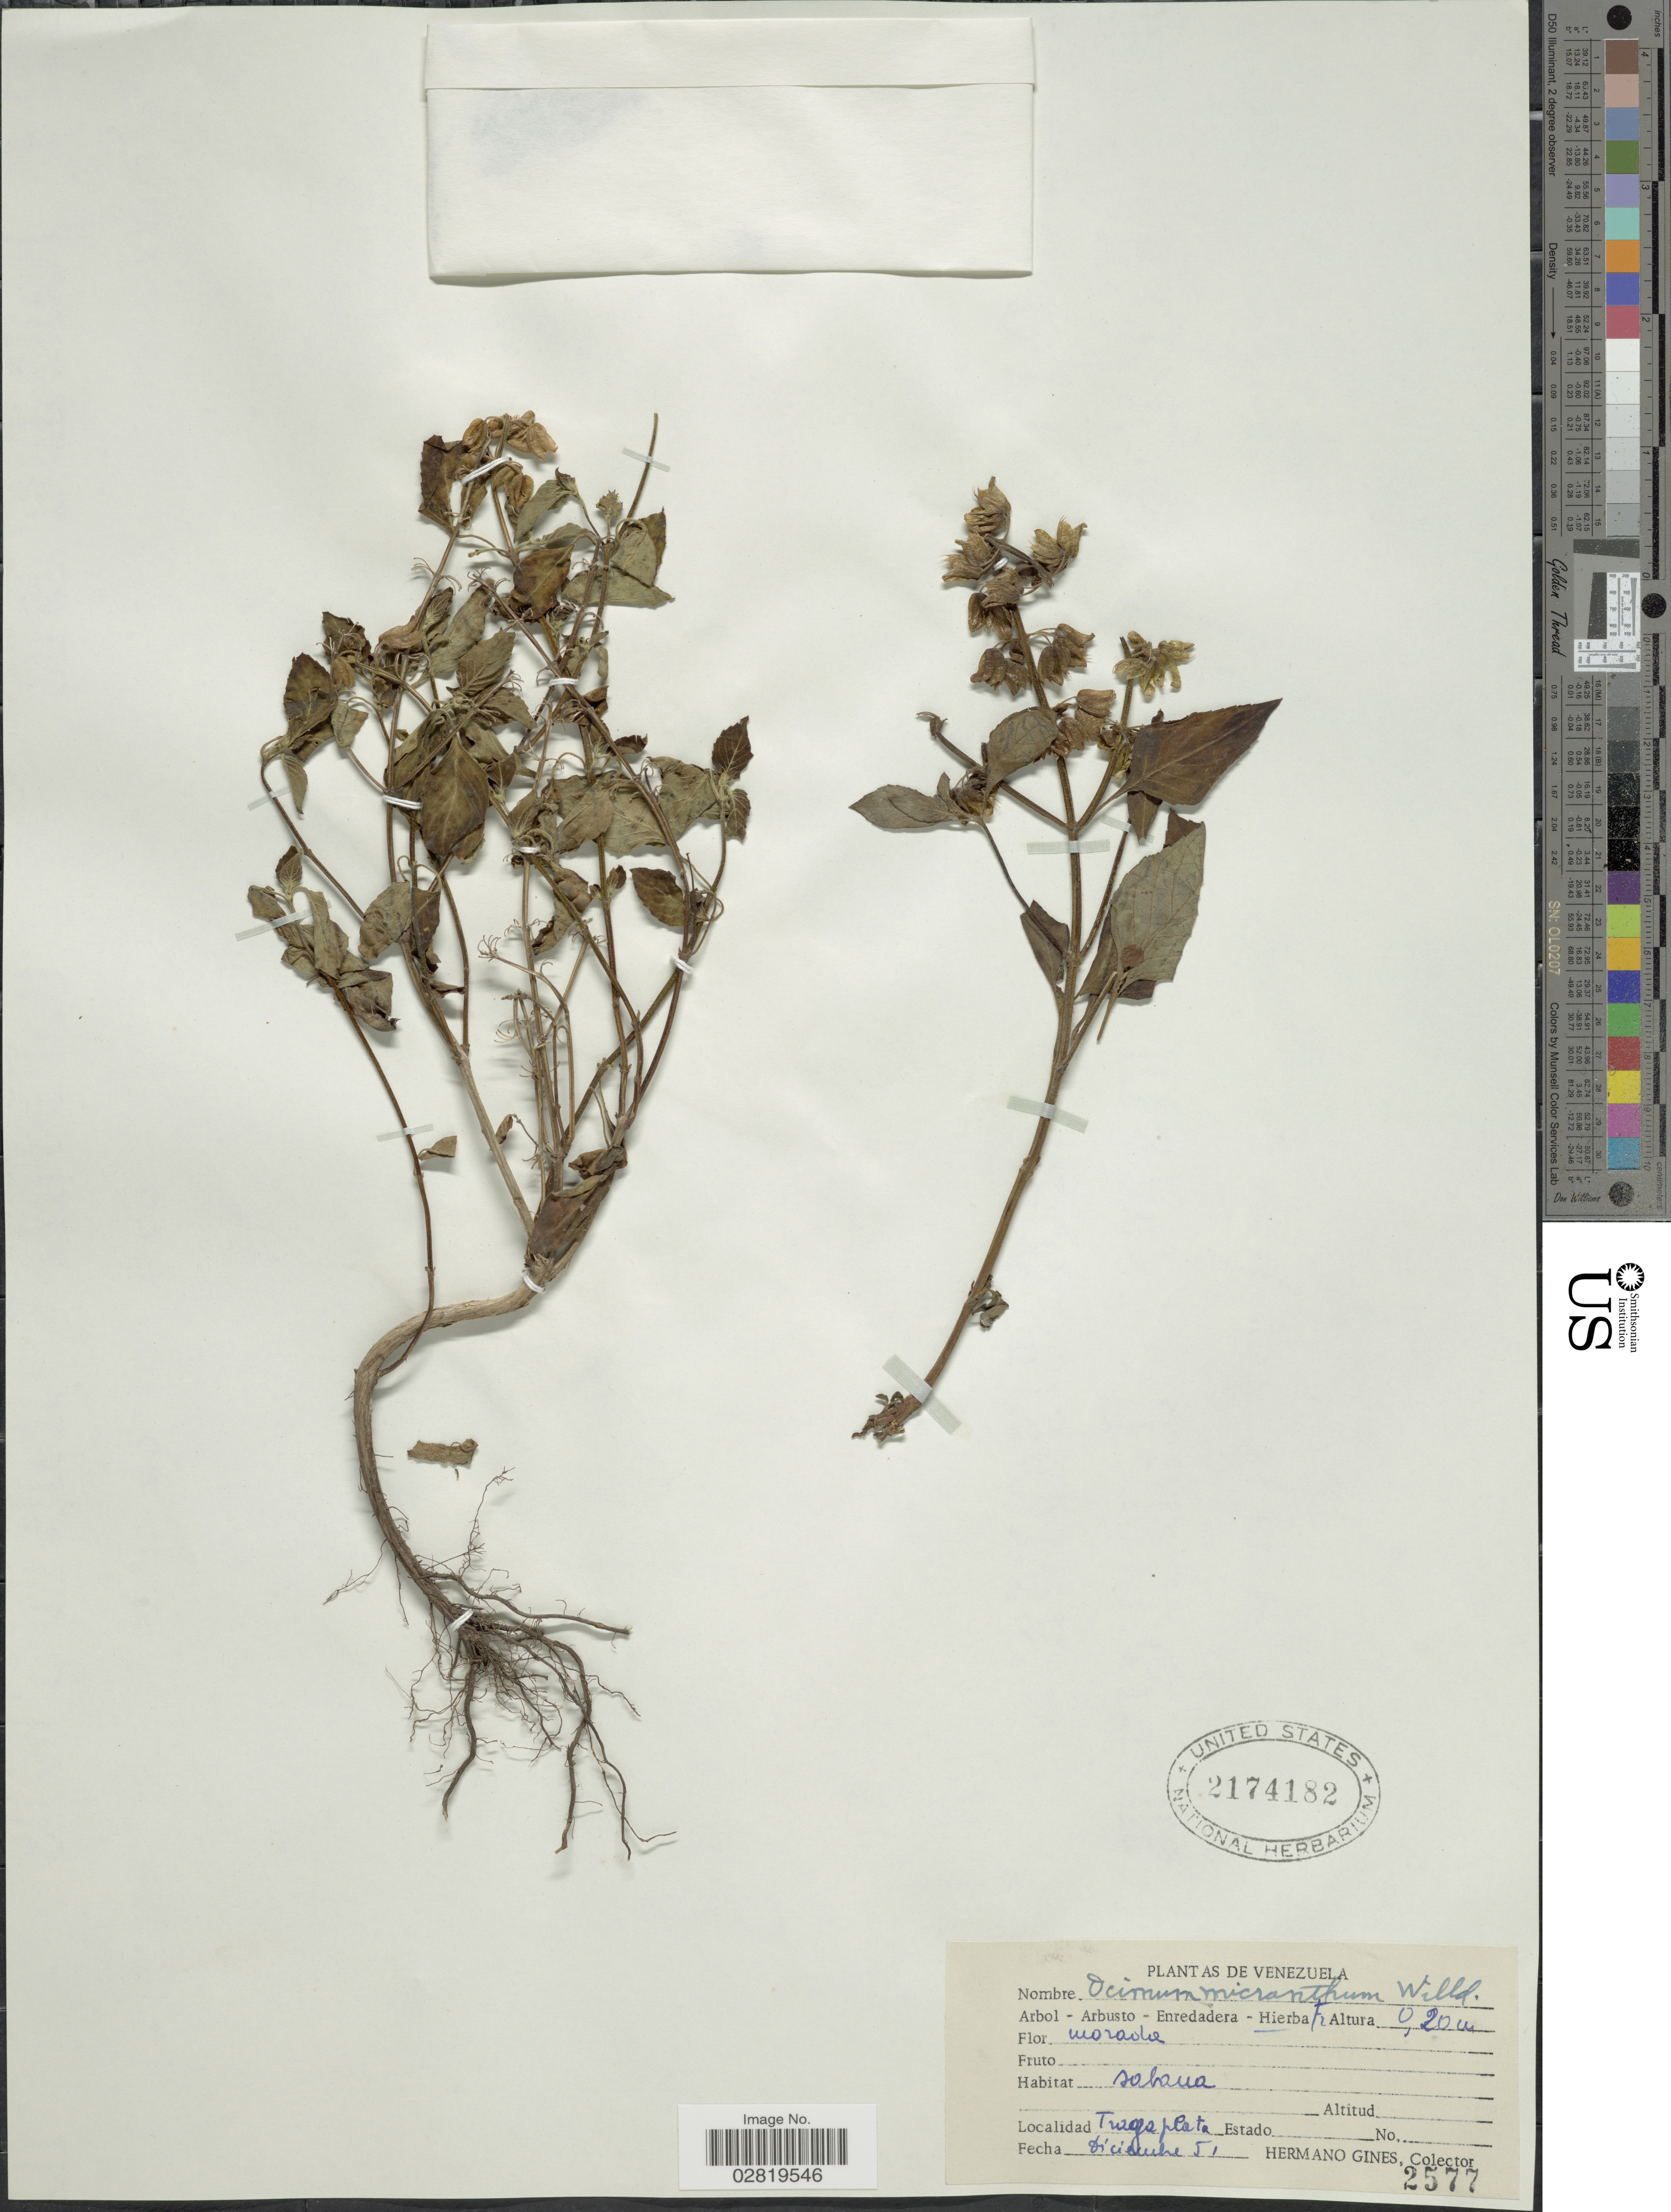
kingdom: Plantae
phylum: Tracheophyta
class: Magnoliopsida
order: Lamiales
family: Lamiaceae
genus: Ocimum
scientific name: Ocimum micranthum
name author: Willd.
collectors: Bro. Gines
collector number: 2577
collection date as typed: Transcribed d/m/y: /12/51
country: Venezuela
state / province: Nueva Esparta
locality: Tragaplata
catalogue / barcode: US 2174182